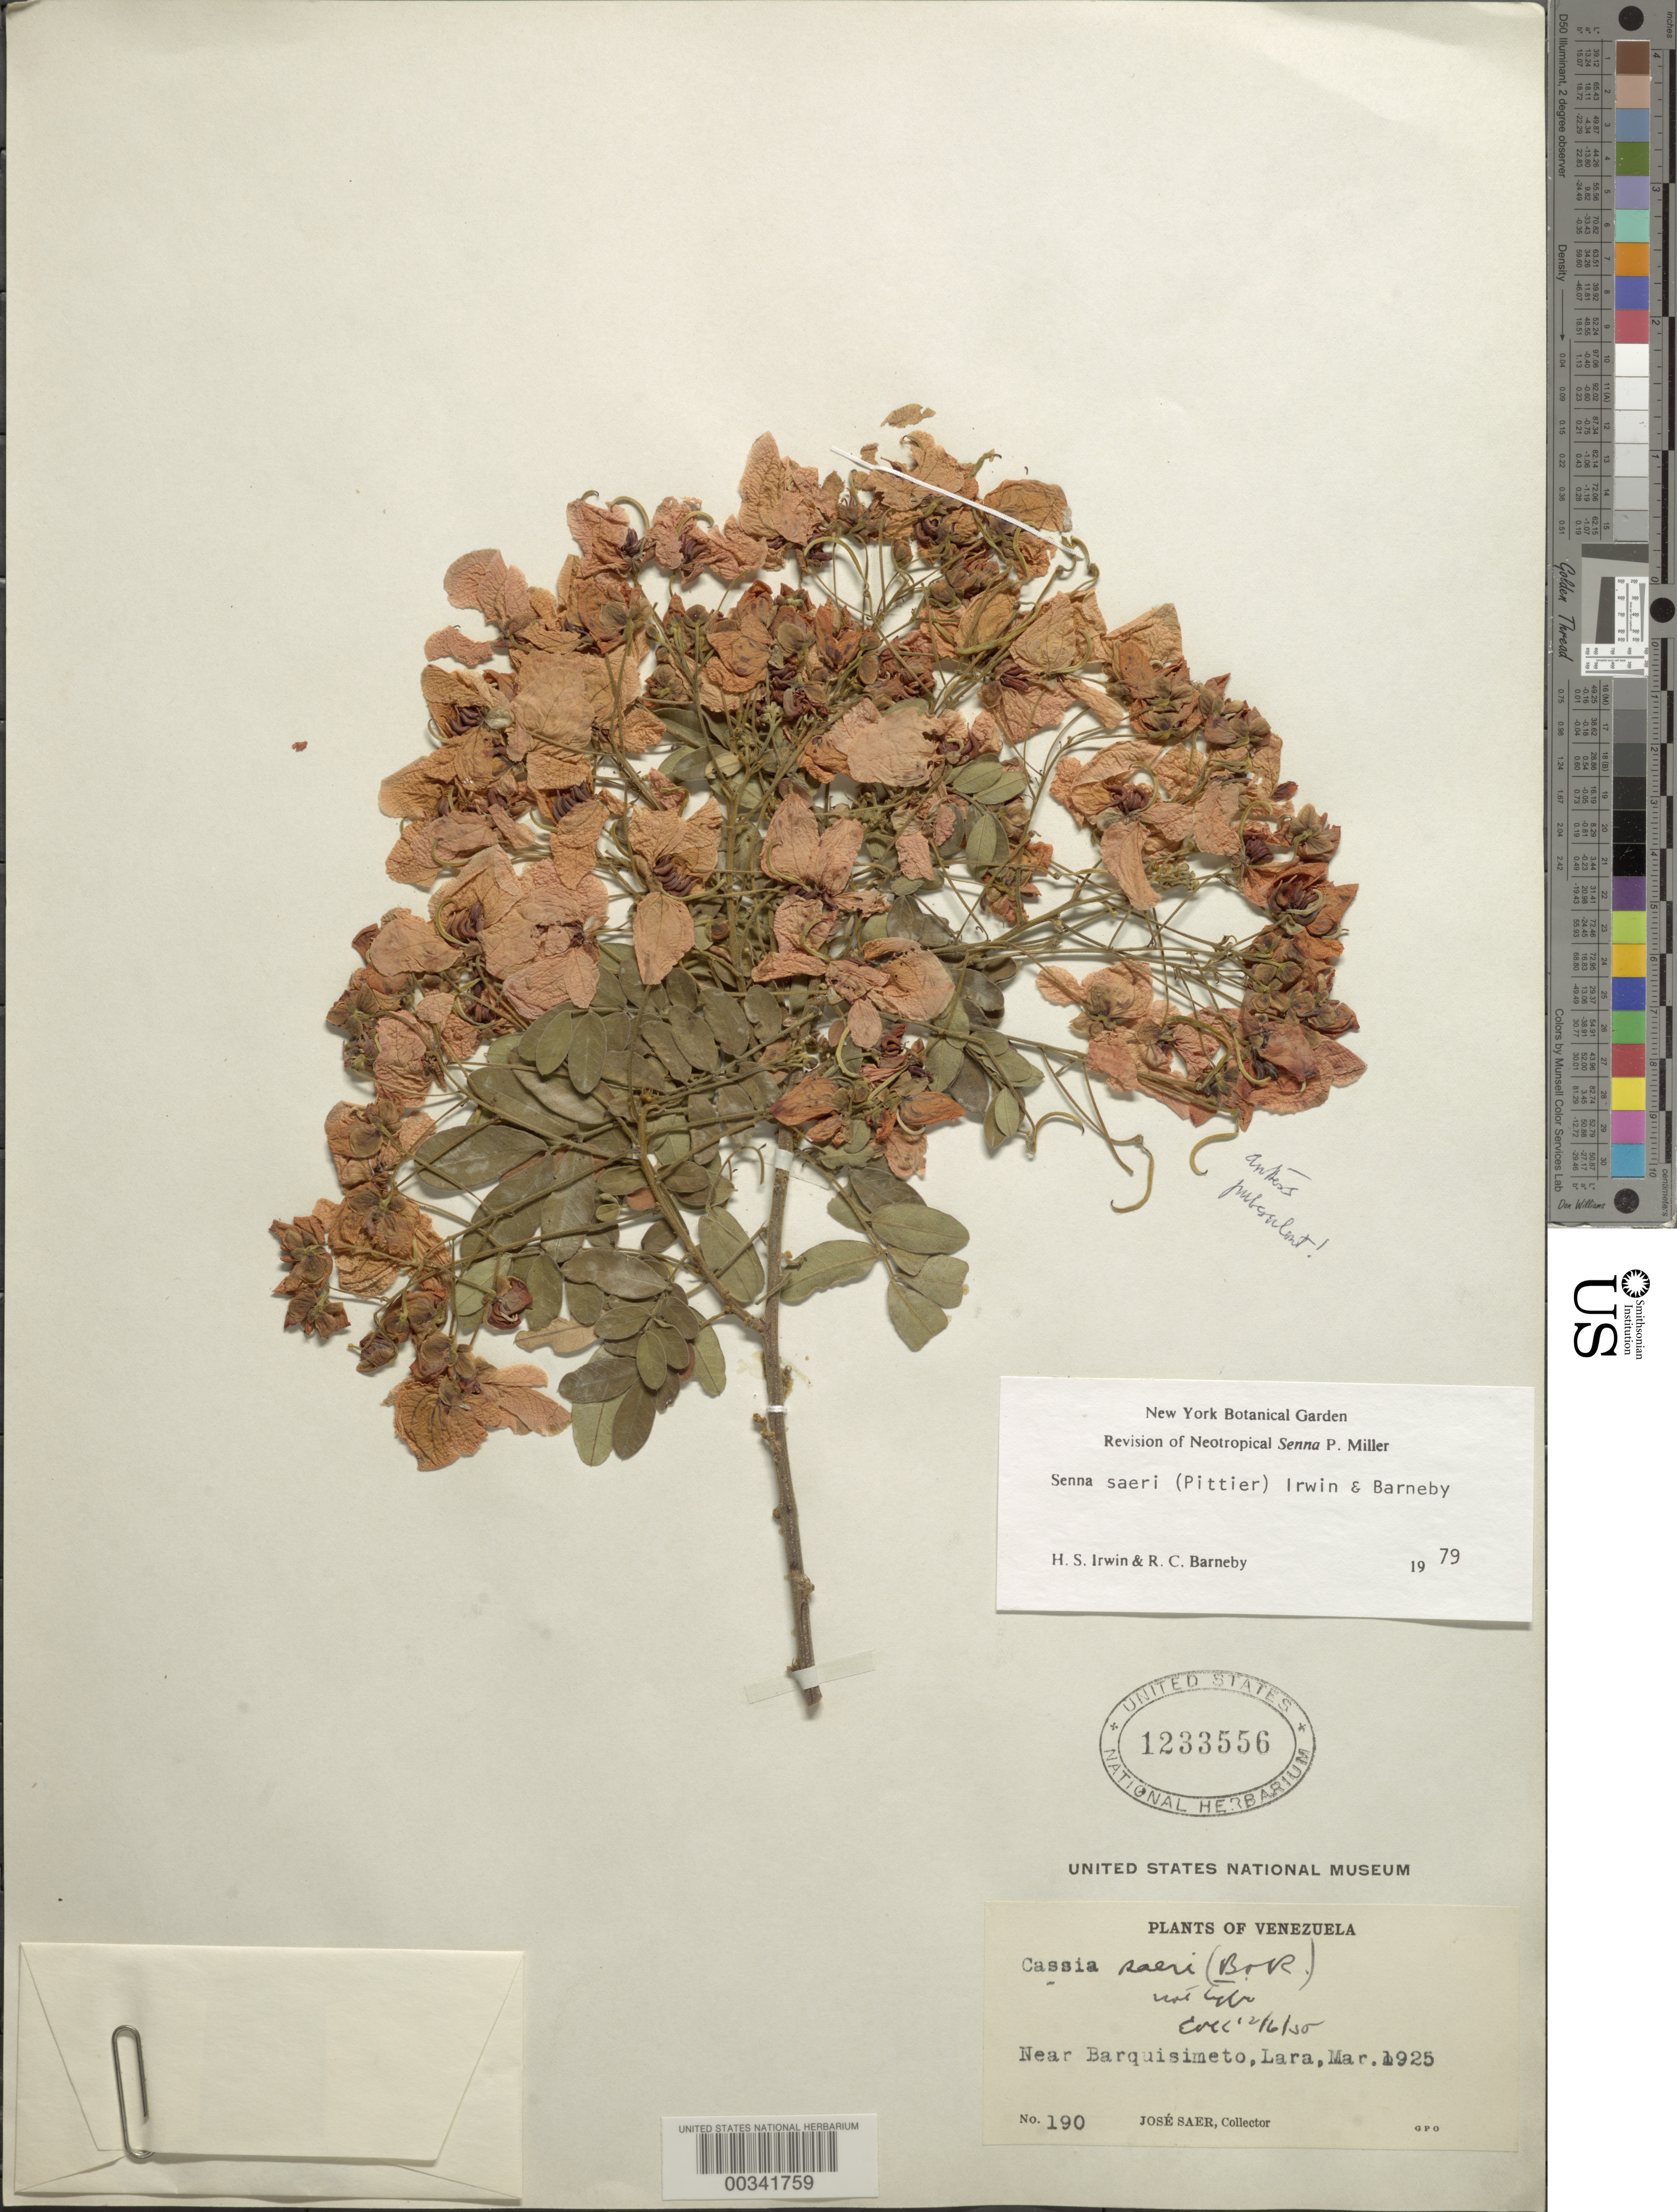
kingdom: Plantae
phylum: Tracheophyta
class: Magnoliopsida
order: Fabales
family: Fabaceae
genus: Senna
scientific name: Senna saeri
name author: (Britton & Rose ex Pittier) H.S. Irwin & Barneby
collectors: J. Saer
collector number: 190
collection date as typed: Mar 1925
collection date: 1925-03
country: Venezuela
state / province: Lara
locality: Near barquisimento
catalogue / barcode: US 1233556